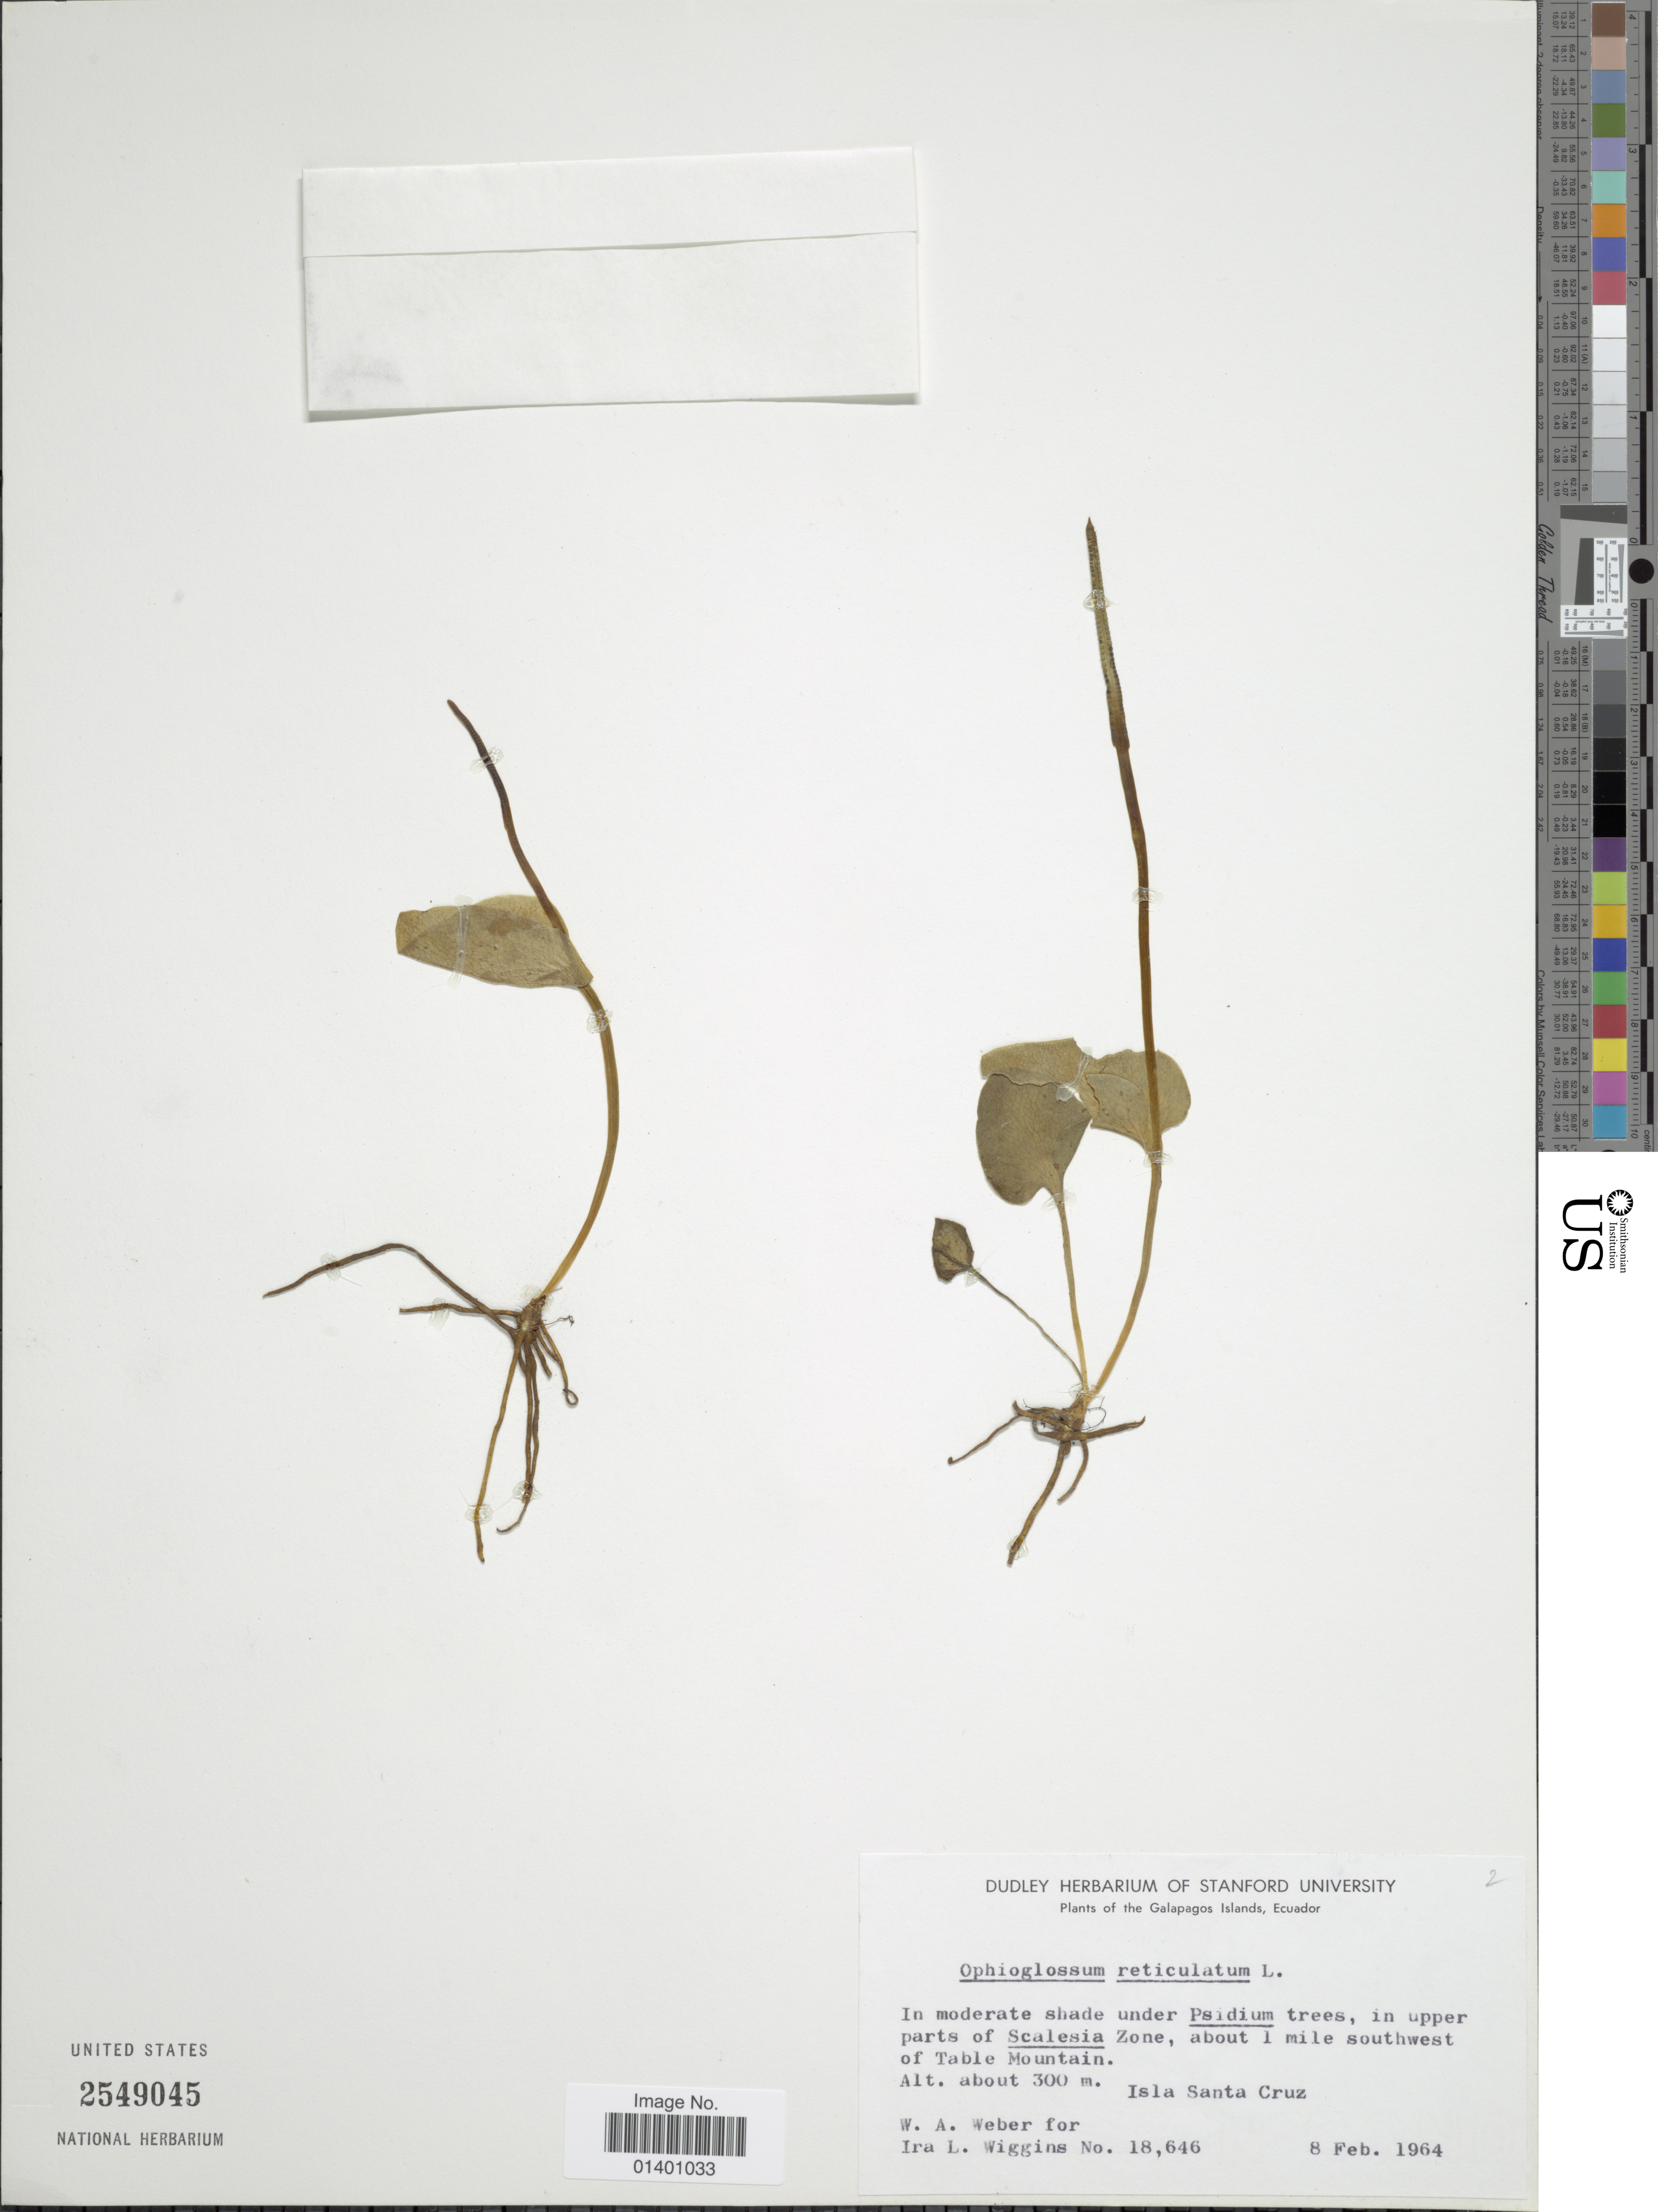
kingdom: Plantae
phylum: Tracheophyta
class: Polypodiopsida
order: Ophioglossales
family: Ophioglossaceae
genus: Ophioglossum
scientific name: Ophioglossum reticulatum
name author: L.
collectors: W. A. Weber & I. L. Wiggins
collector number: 18646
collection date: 1964-02-08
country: Ecuador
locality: Galapagos Islands, in upper parts of Scalesia Zone, about 1 mile southwest of Table Mountain, Isla Santa Cruz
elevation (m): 300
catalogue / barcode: US 2549045